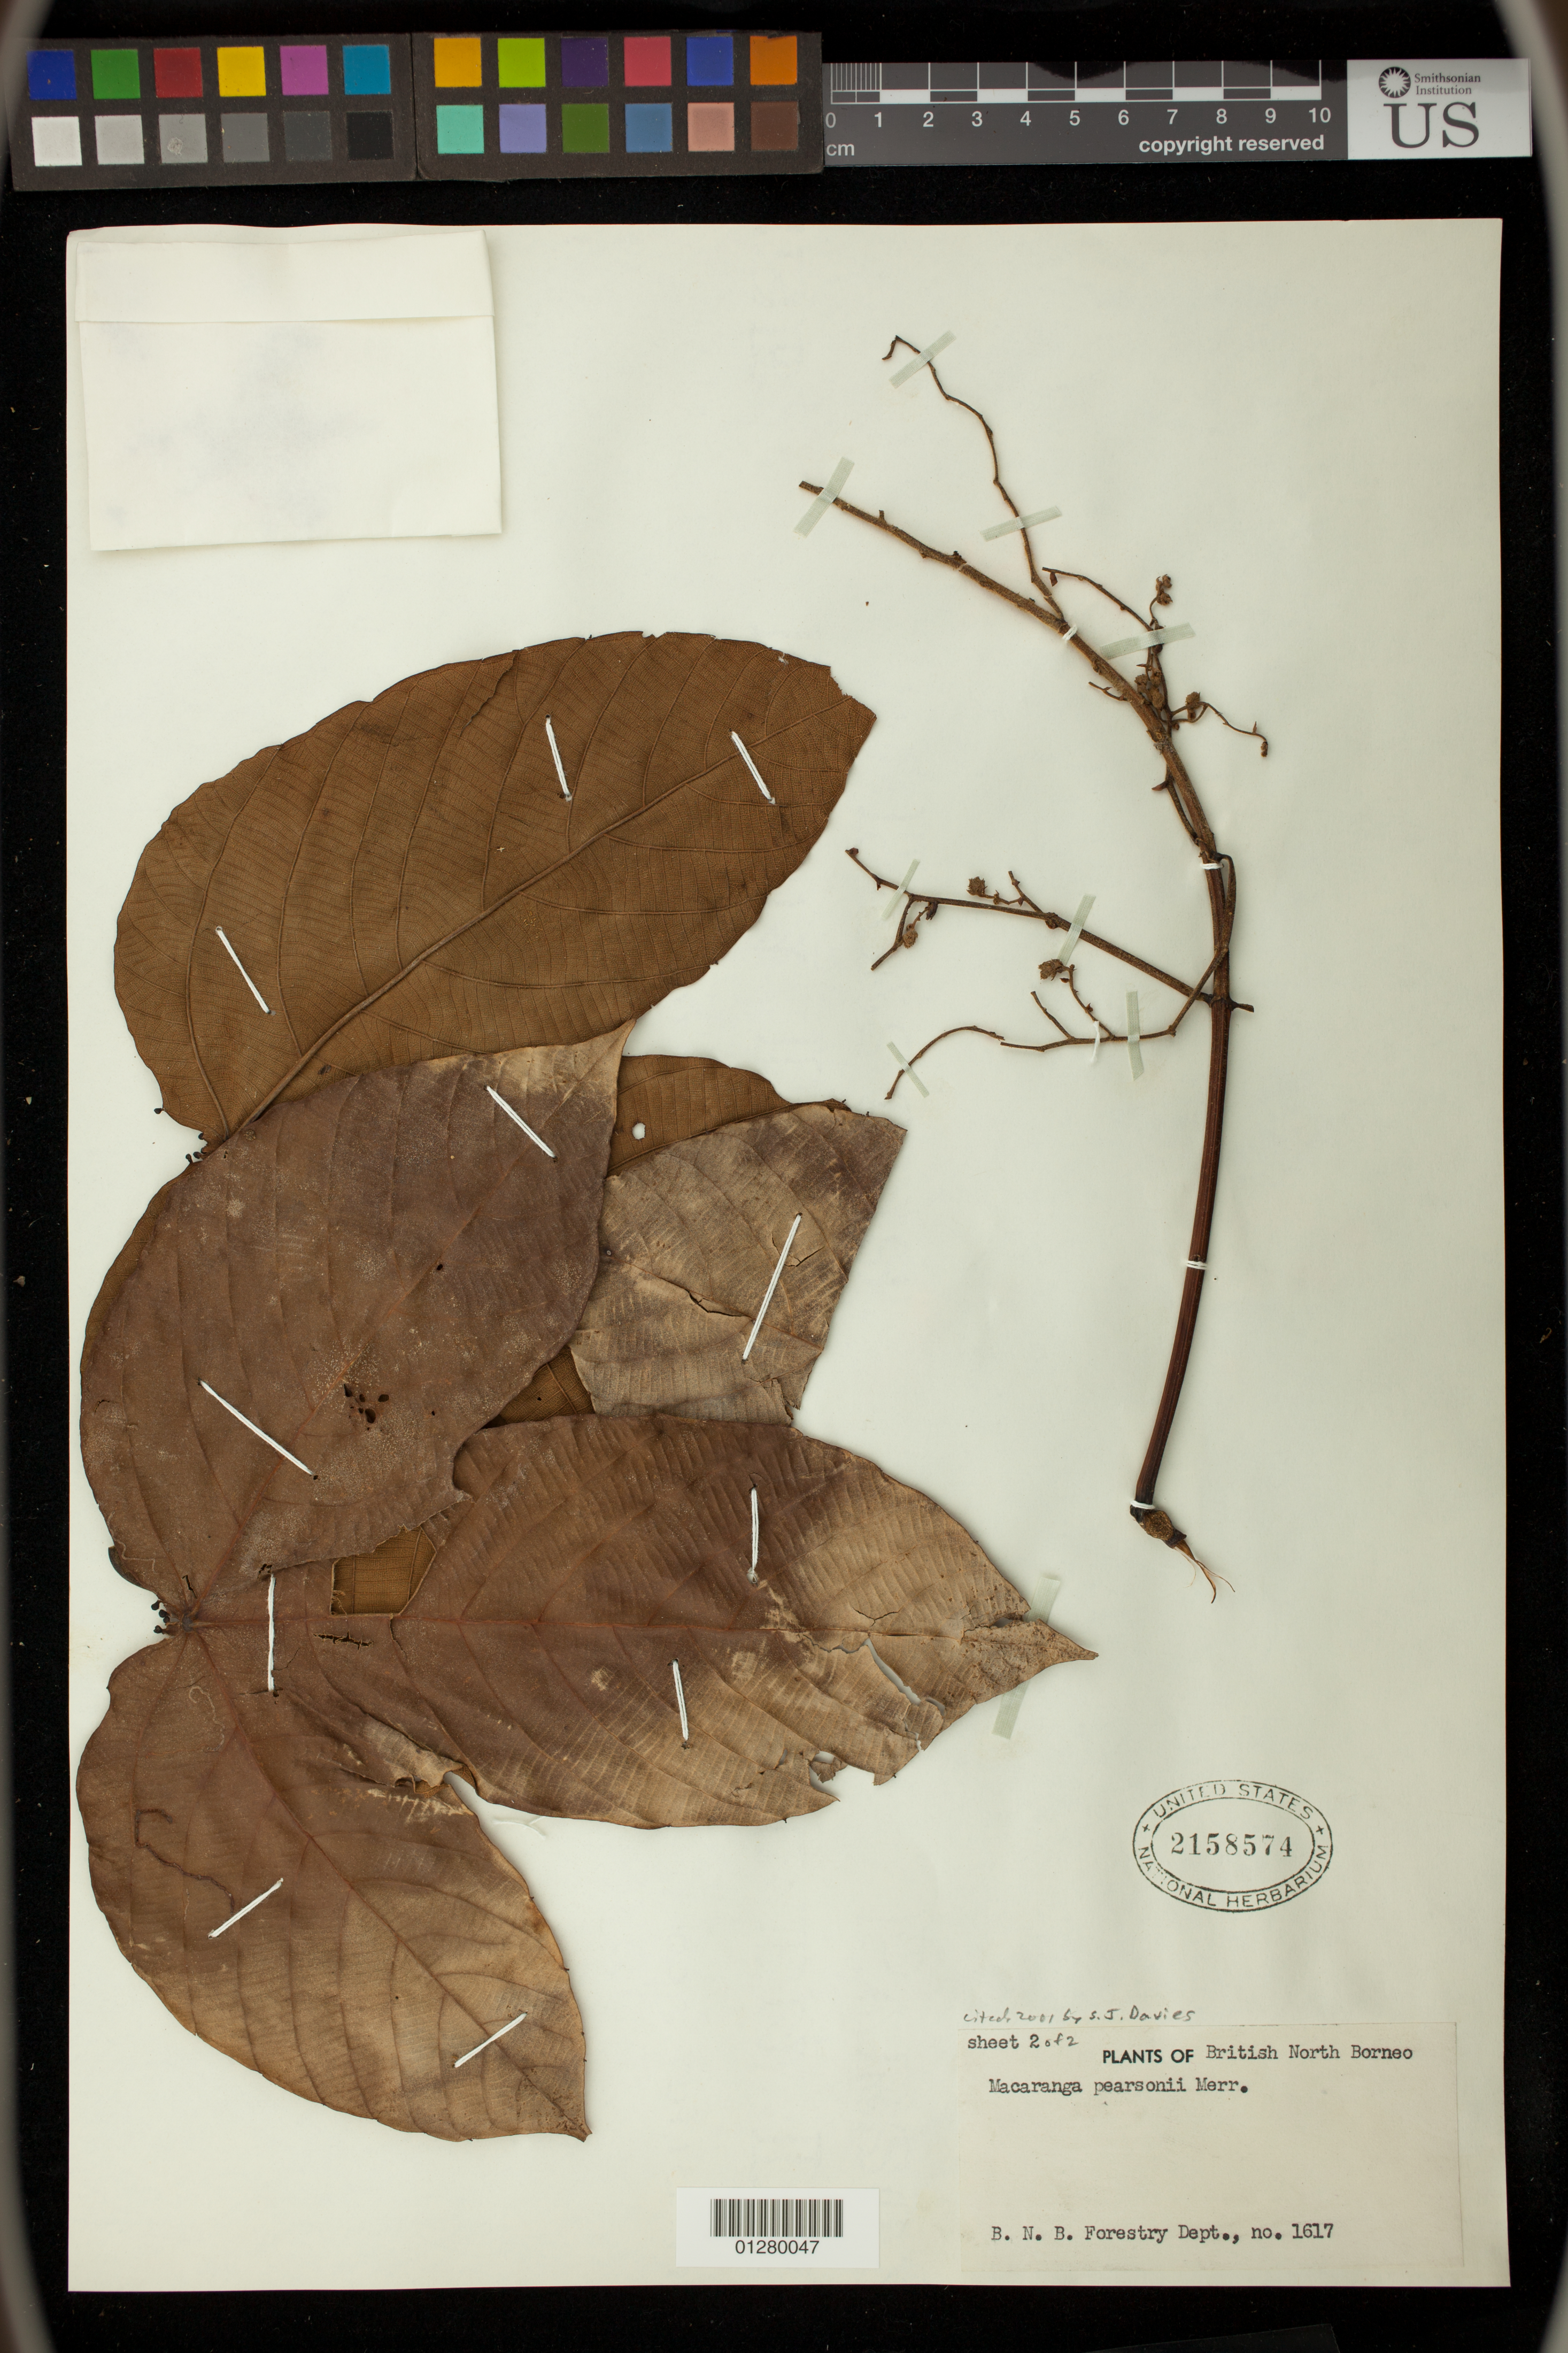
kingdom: Plantae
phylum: Tracheophyta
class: Magnoliopsida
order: Malpighiales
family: Euphorbiaceae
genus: Macaranga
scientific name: Macaranga pearsonii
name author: Merr.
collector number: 1617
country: Malaysia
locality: Forest Research Institute, Kepong [Malay Peninsula]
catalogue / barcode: US 2158574